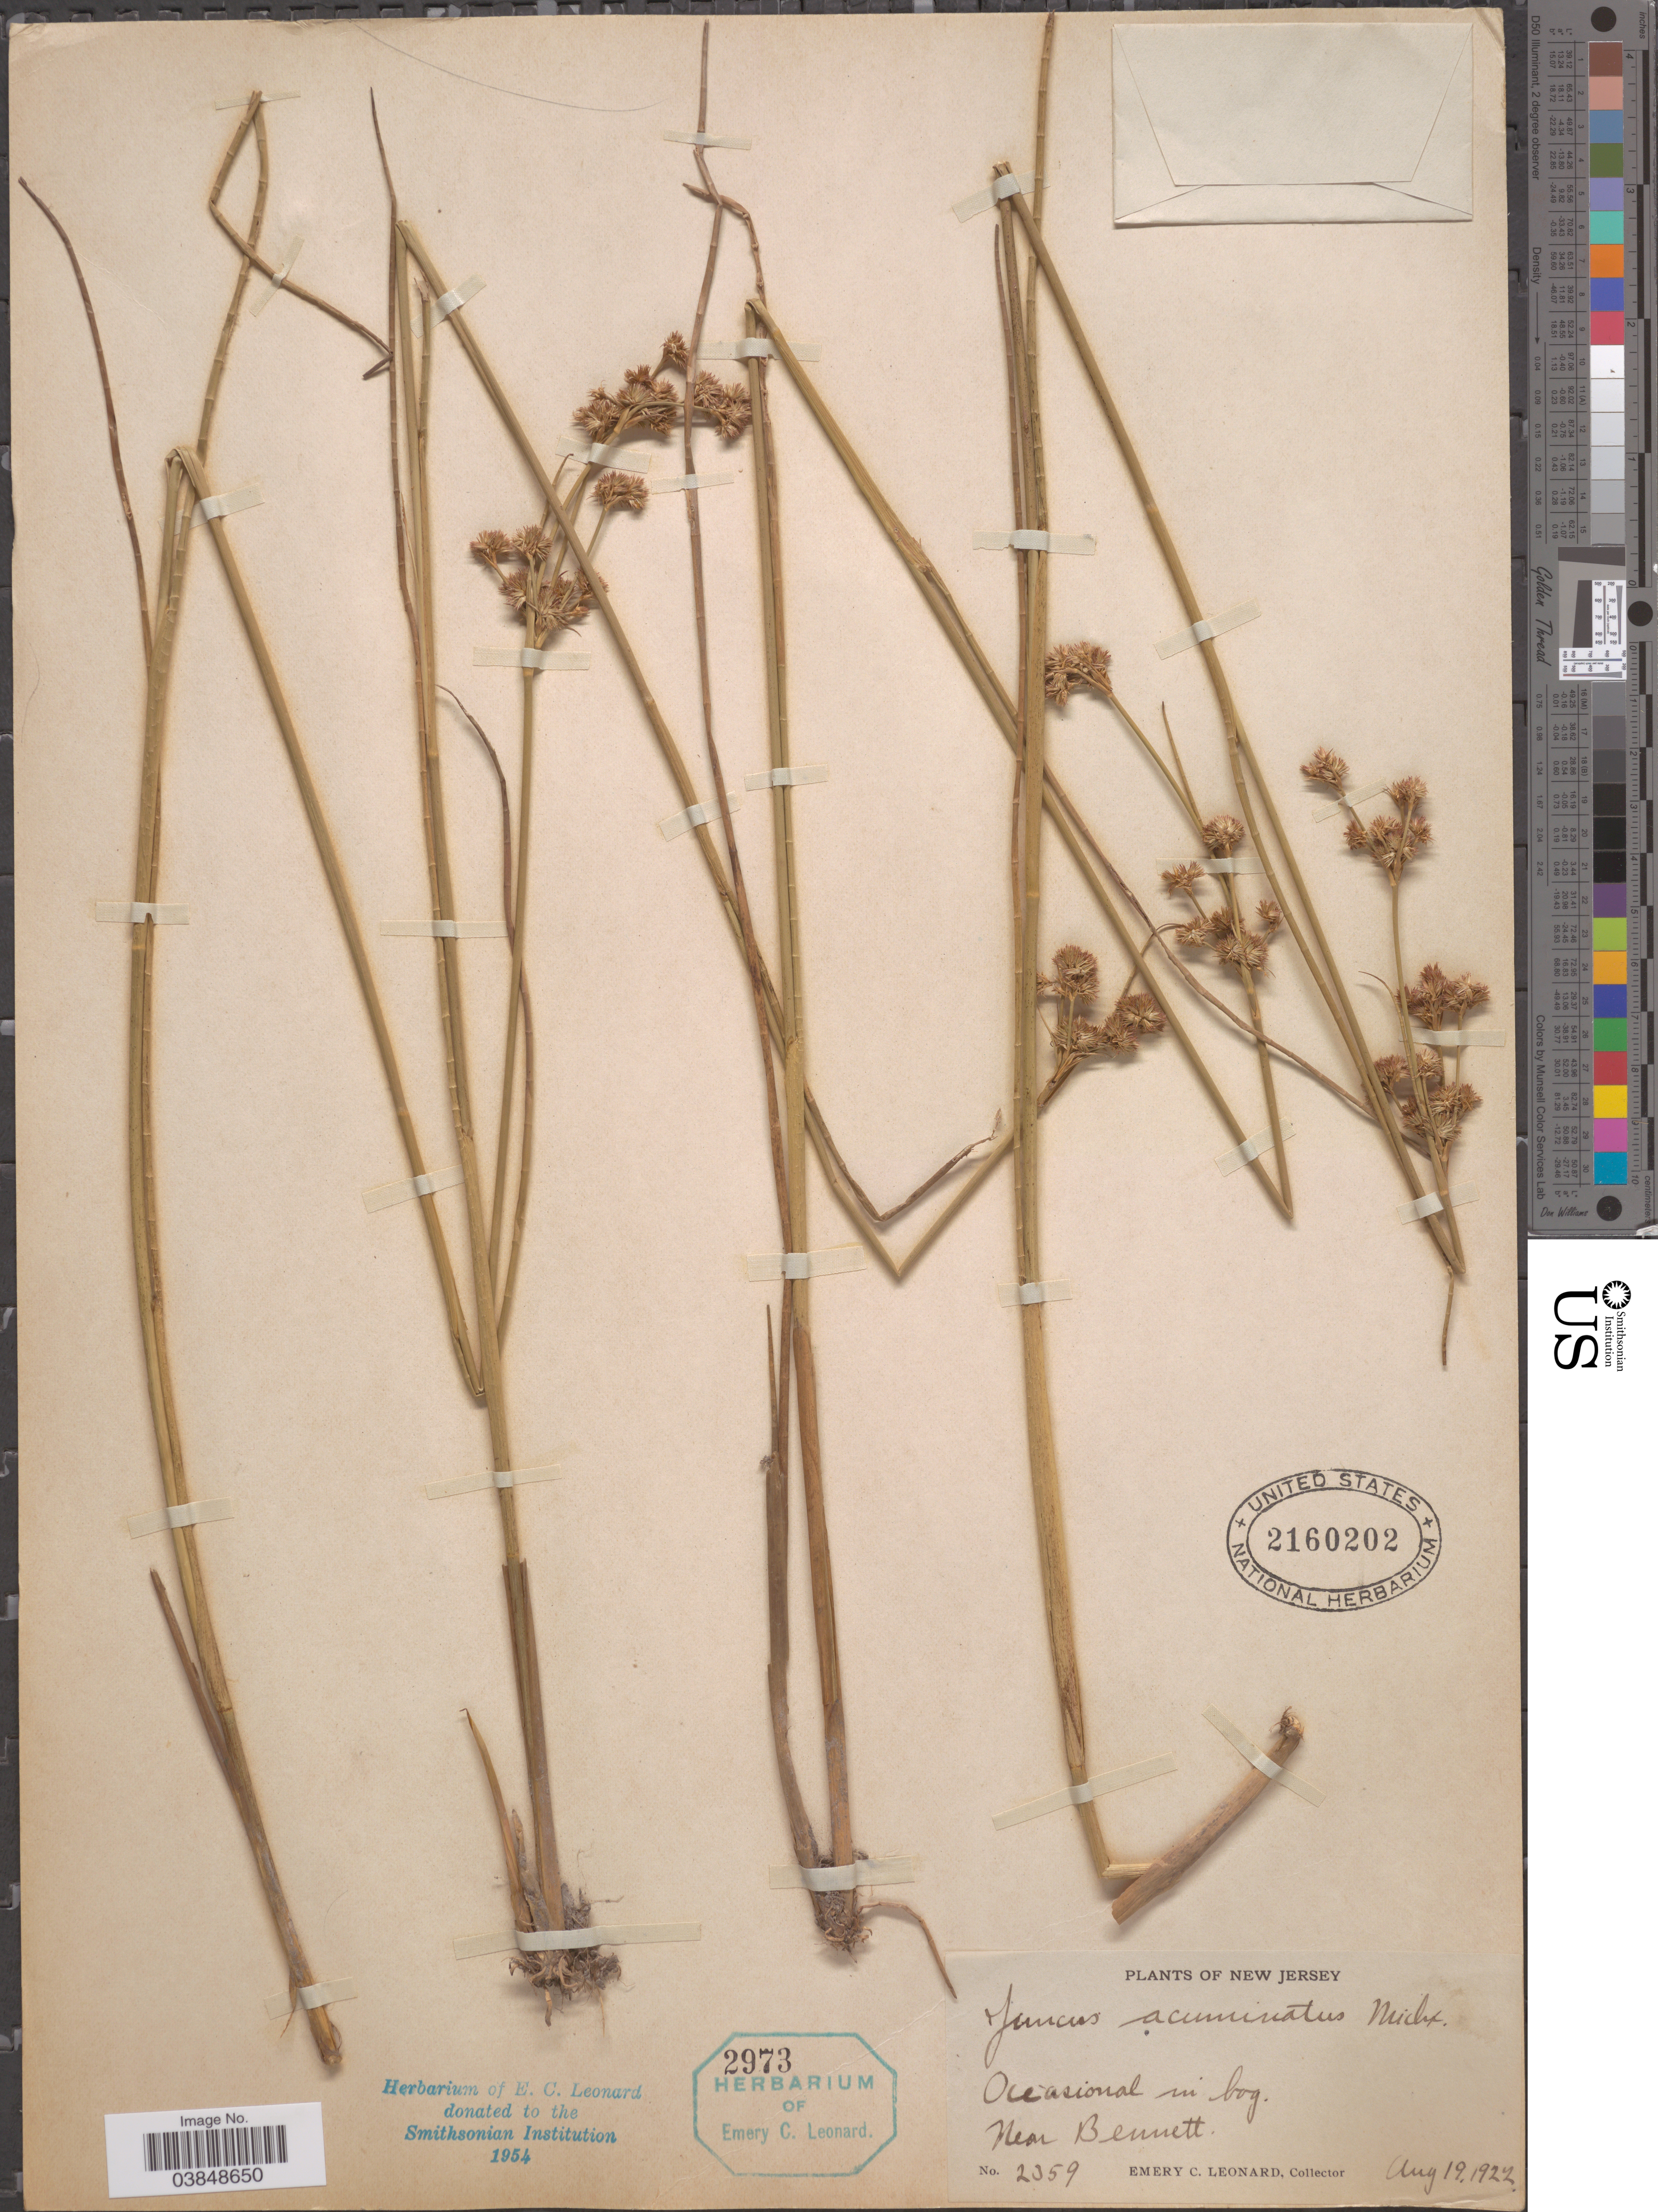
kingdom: Plantae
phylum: Tracheophyta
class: Liliopsida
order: Poales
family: Juncaceae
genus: Juncus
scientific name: Juncus acuminatus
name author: Michx.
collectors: E. C. Leonard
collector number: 2359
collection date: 1922-08-19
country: United States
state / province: New Jersey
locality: Near Bennett.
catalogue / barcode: US 2160202